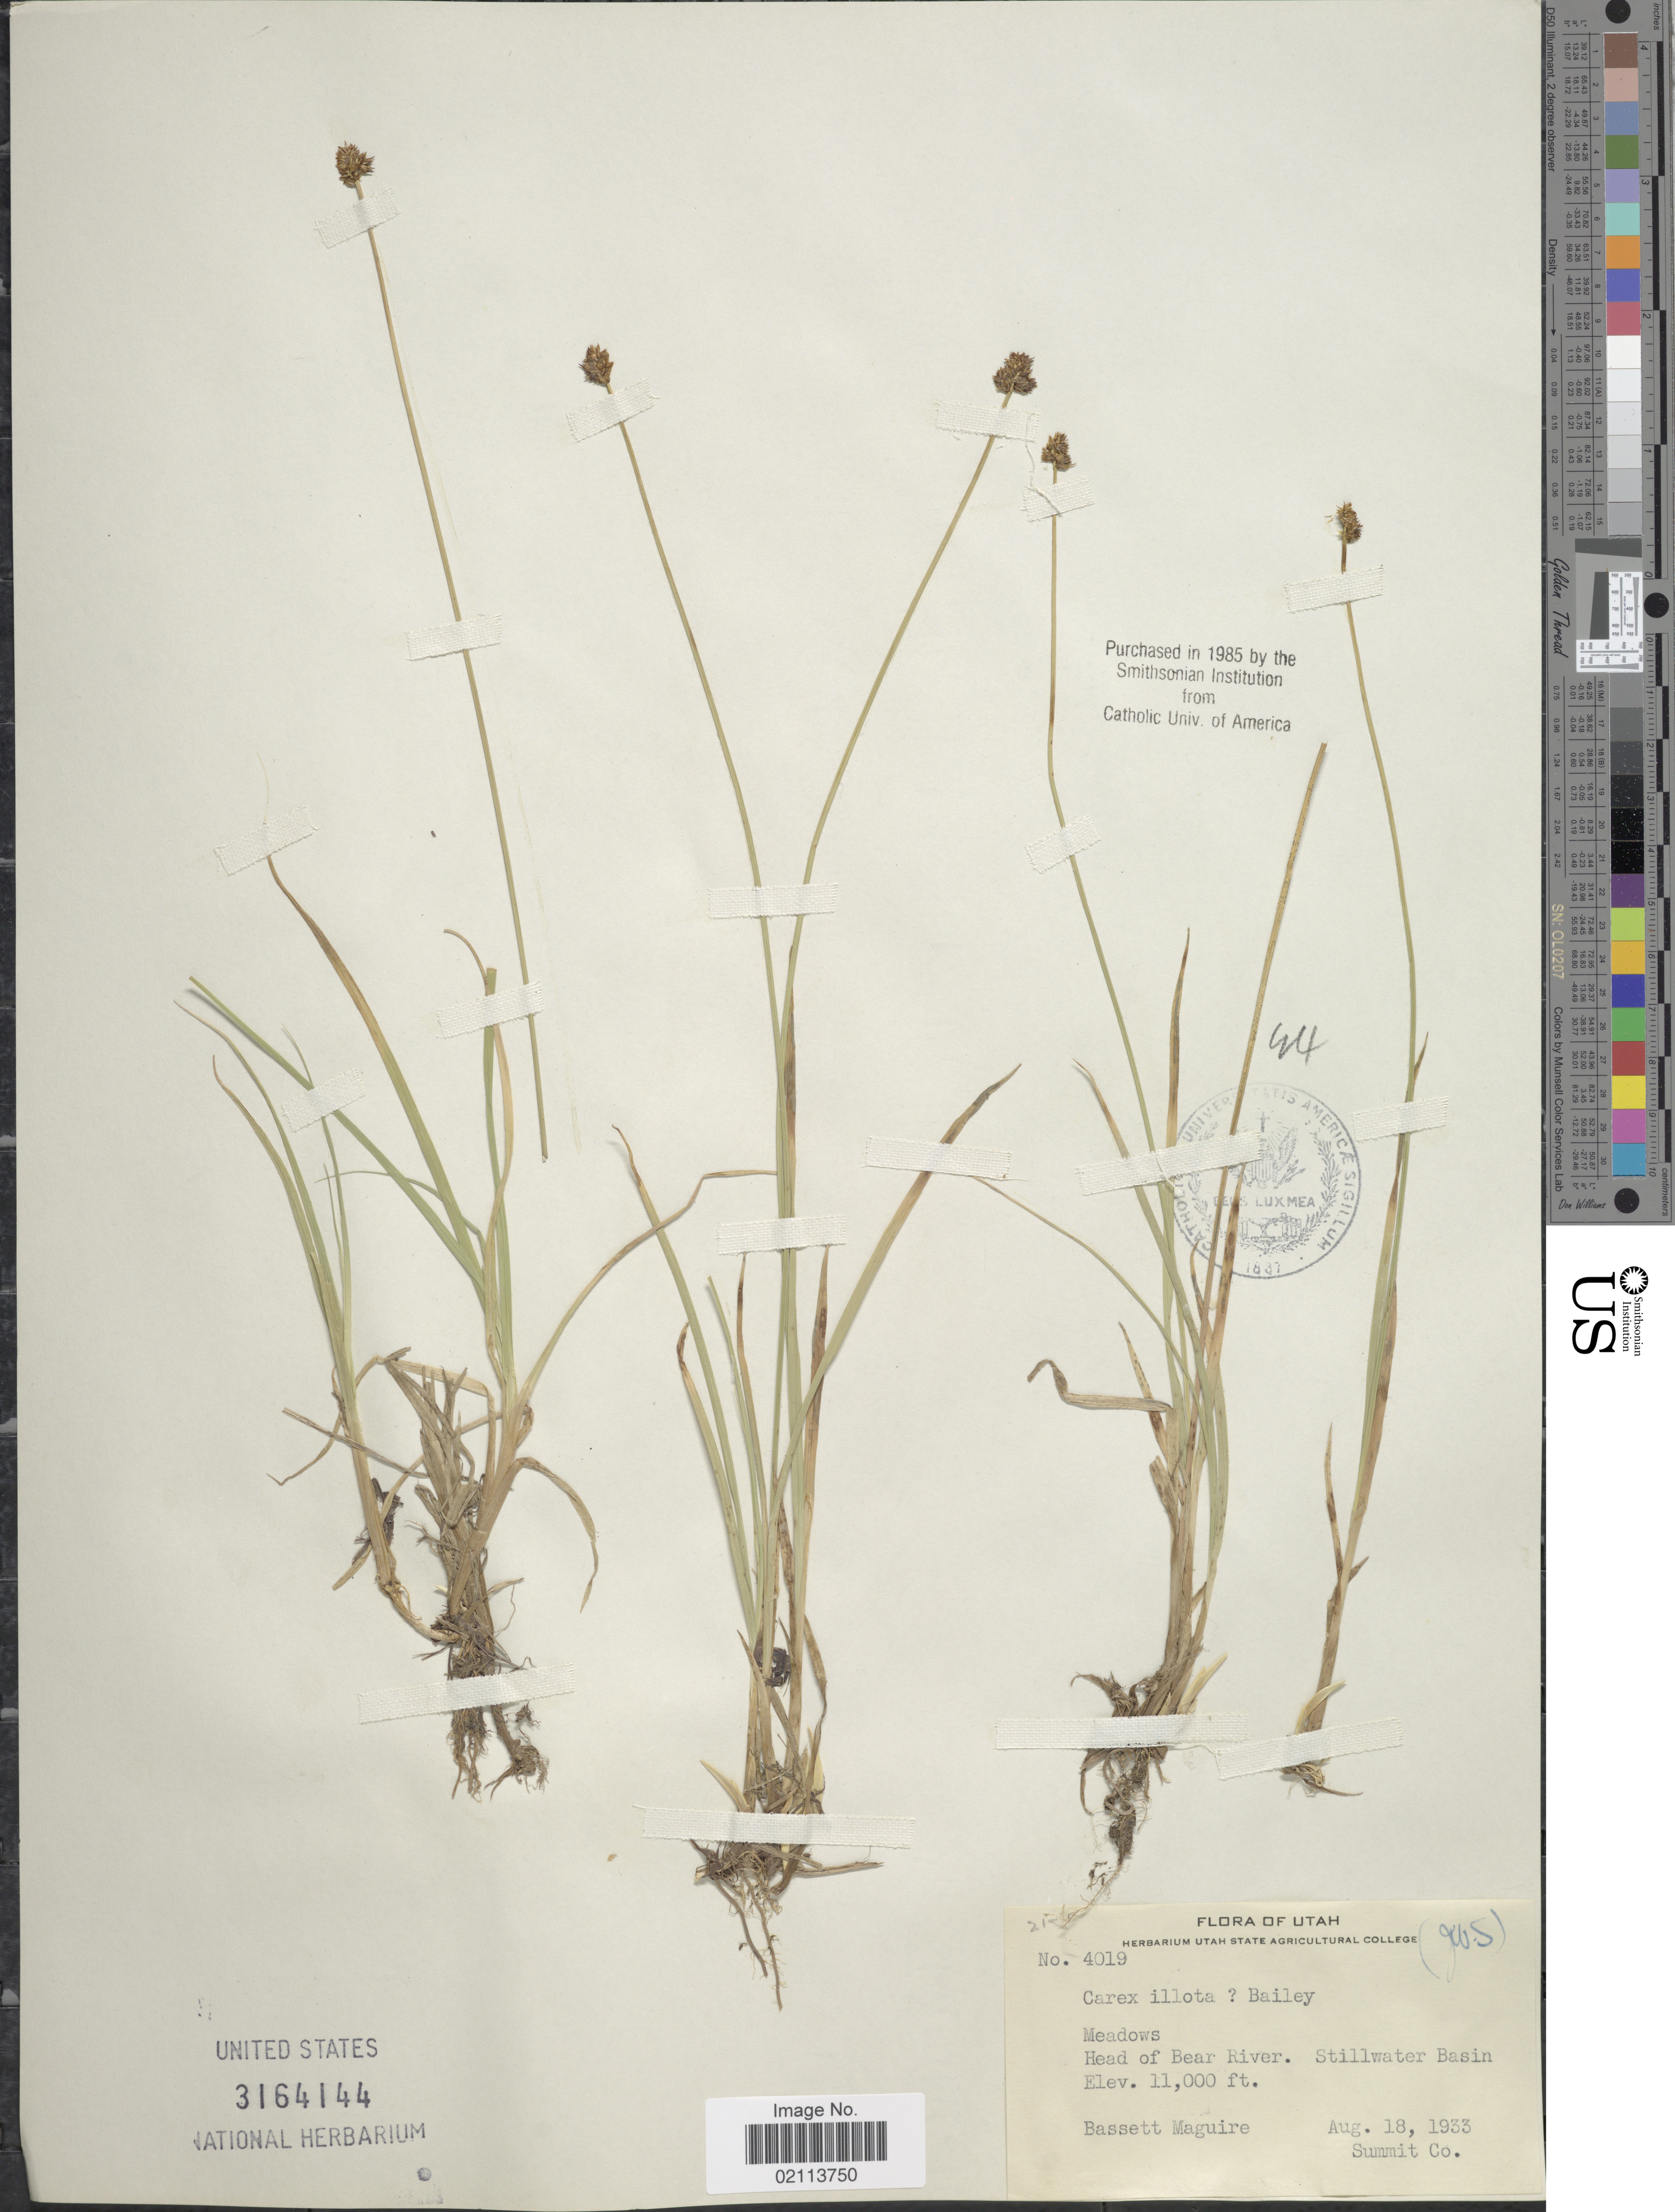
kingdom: Plantae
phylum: Tracheophyta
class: Liliopsida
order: Poales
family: Cyperaceae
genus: Carex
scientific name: Carex illota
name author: L.H. Bailey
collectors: B. Maguire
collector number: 4019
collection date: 1933-08-18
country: United States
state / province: Utah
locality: Head of Bear River, Stillwater Basin, Summit Co.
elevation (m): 3353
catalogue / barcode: US 3164144